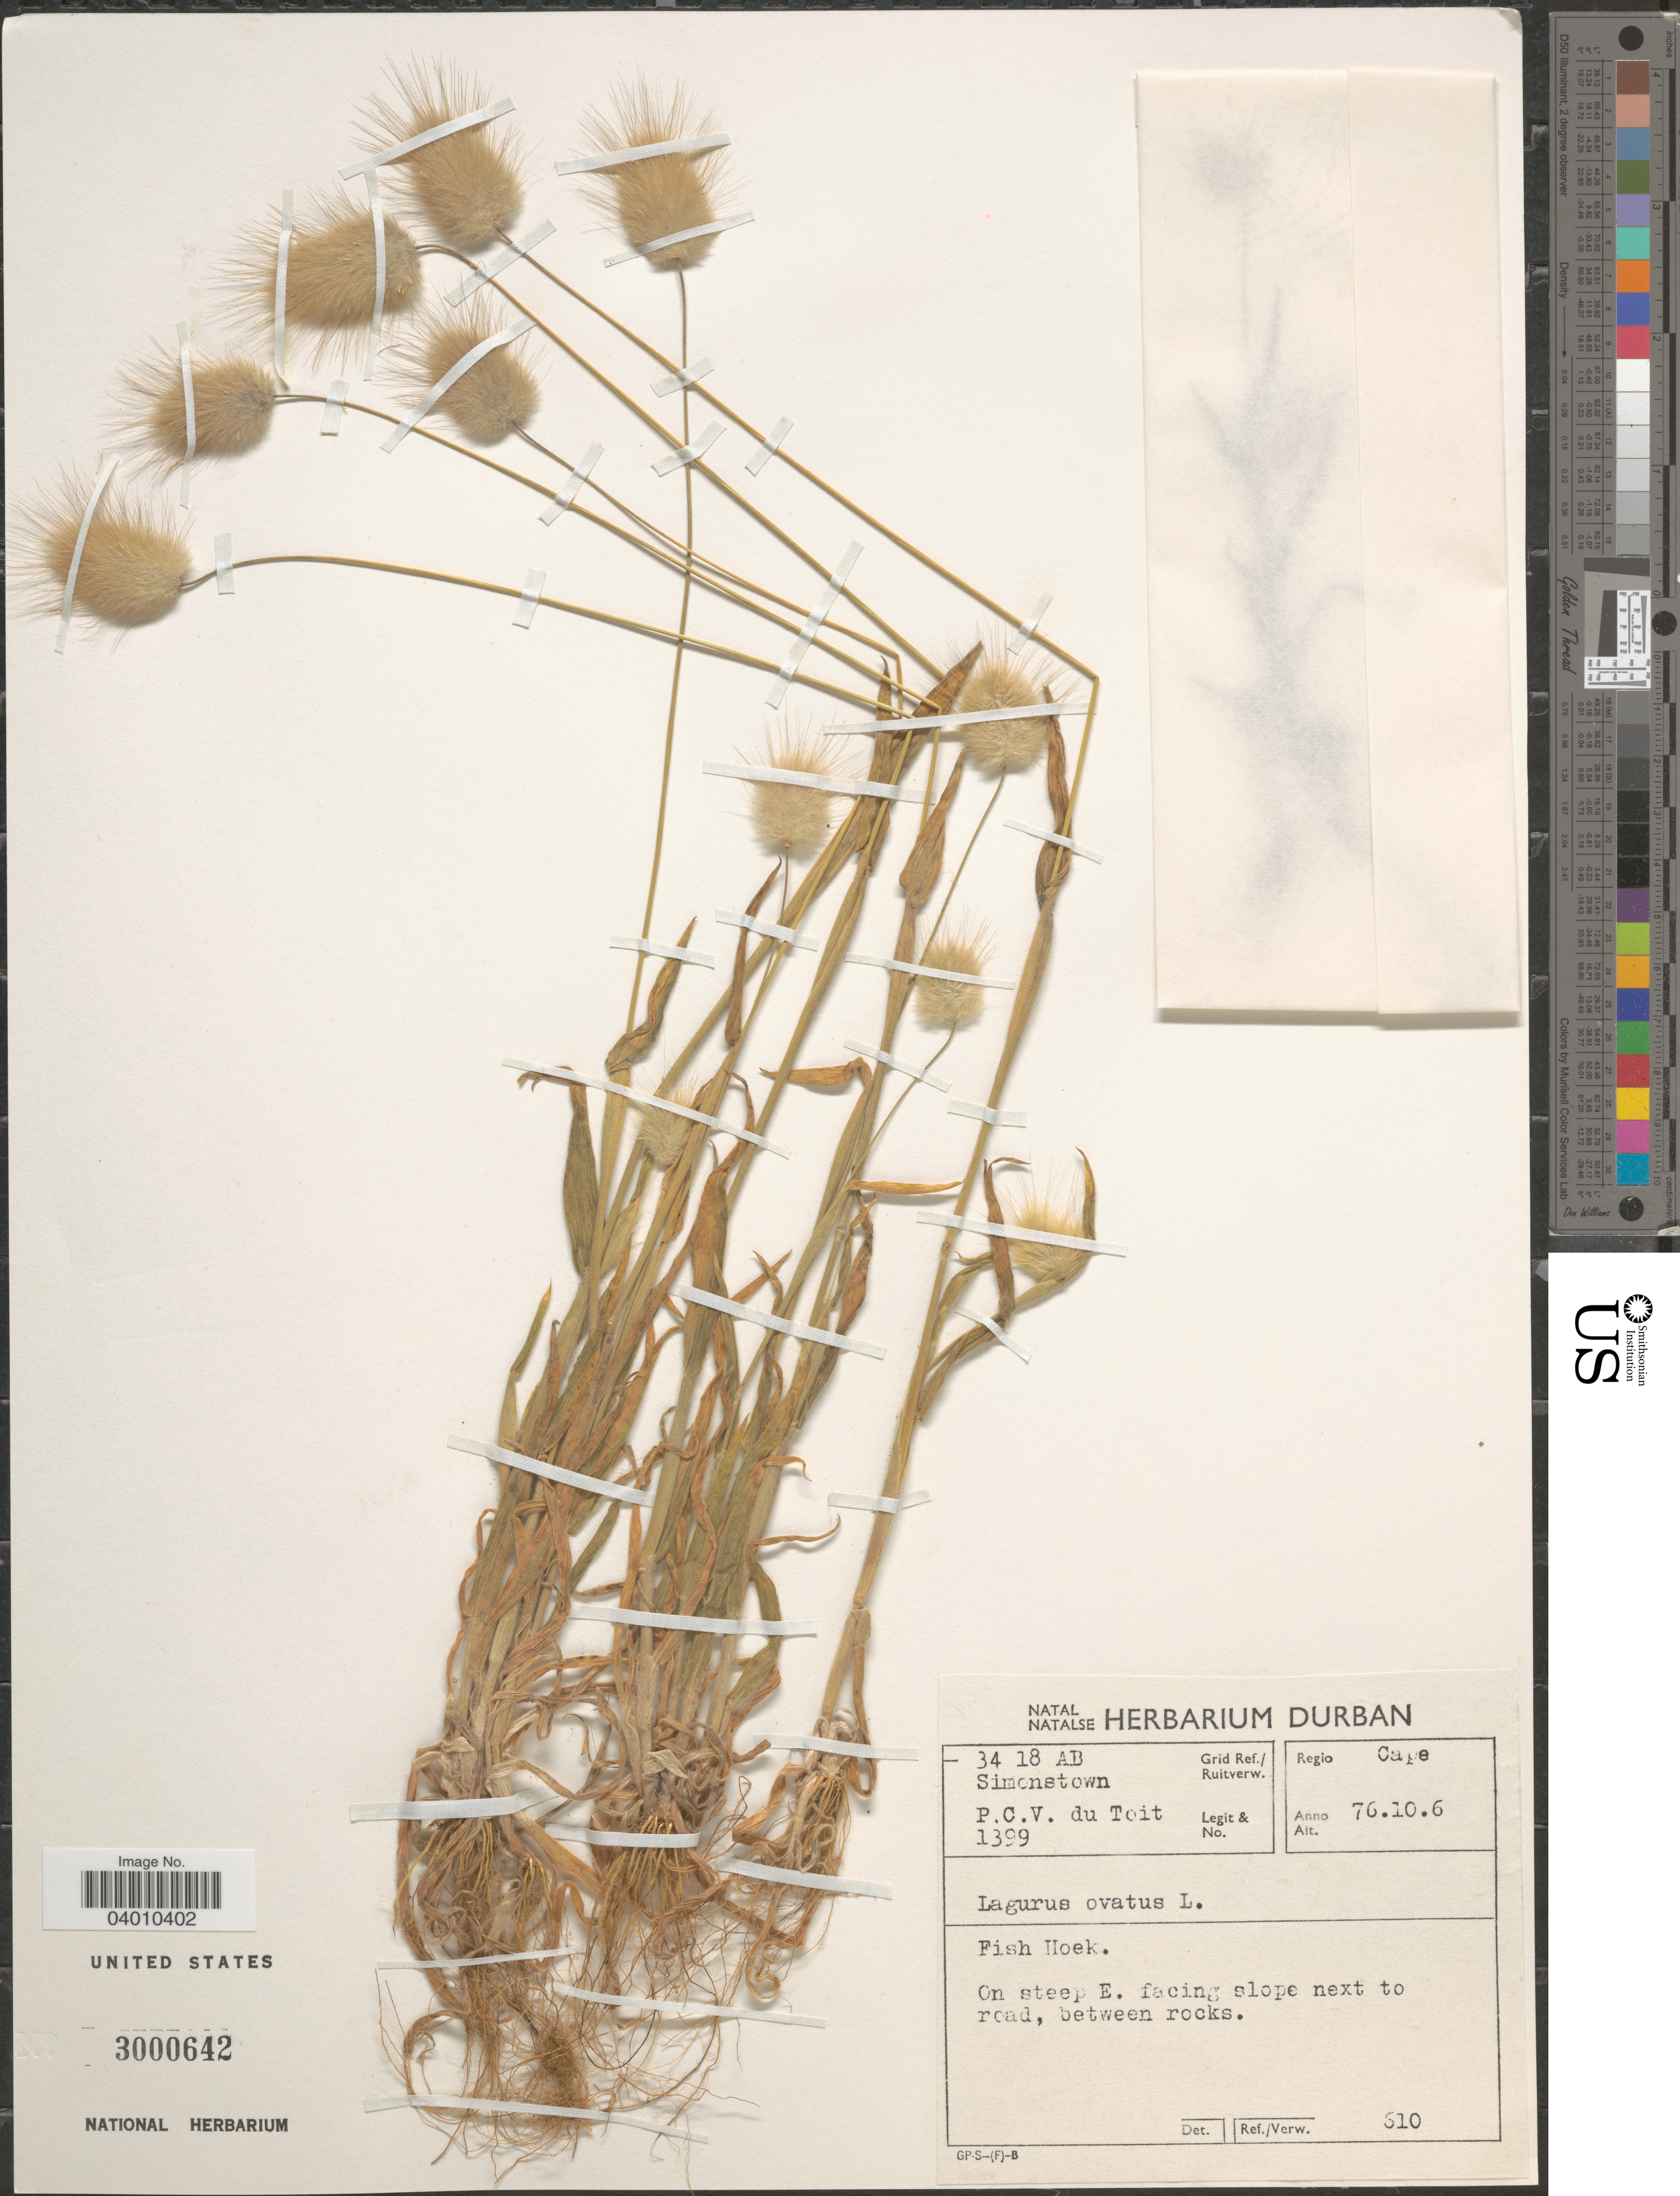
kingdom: Plantae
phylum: Tracheophyta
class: Liliopsida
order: Poales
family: Poaceae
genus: Lagurus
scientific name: Lagurus ovatus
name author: L.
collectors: P. Du Toit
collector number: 1399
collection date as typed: Transcribed d/m/y: 6/10/76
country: South Africa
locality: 34 18 AB Simonstown Grid Ref./Ruitverw. Regio Cape. Fish Hoek. On steep E. facing slope next to road.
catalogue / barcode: US 3000642